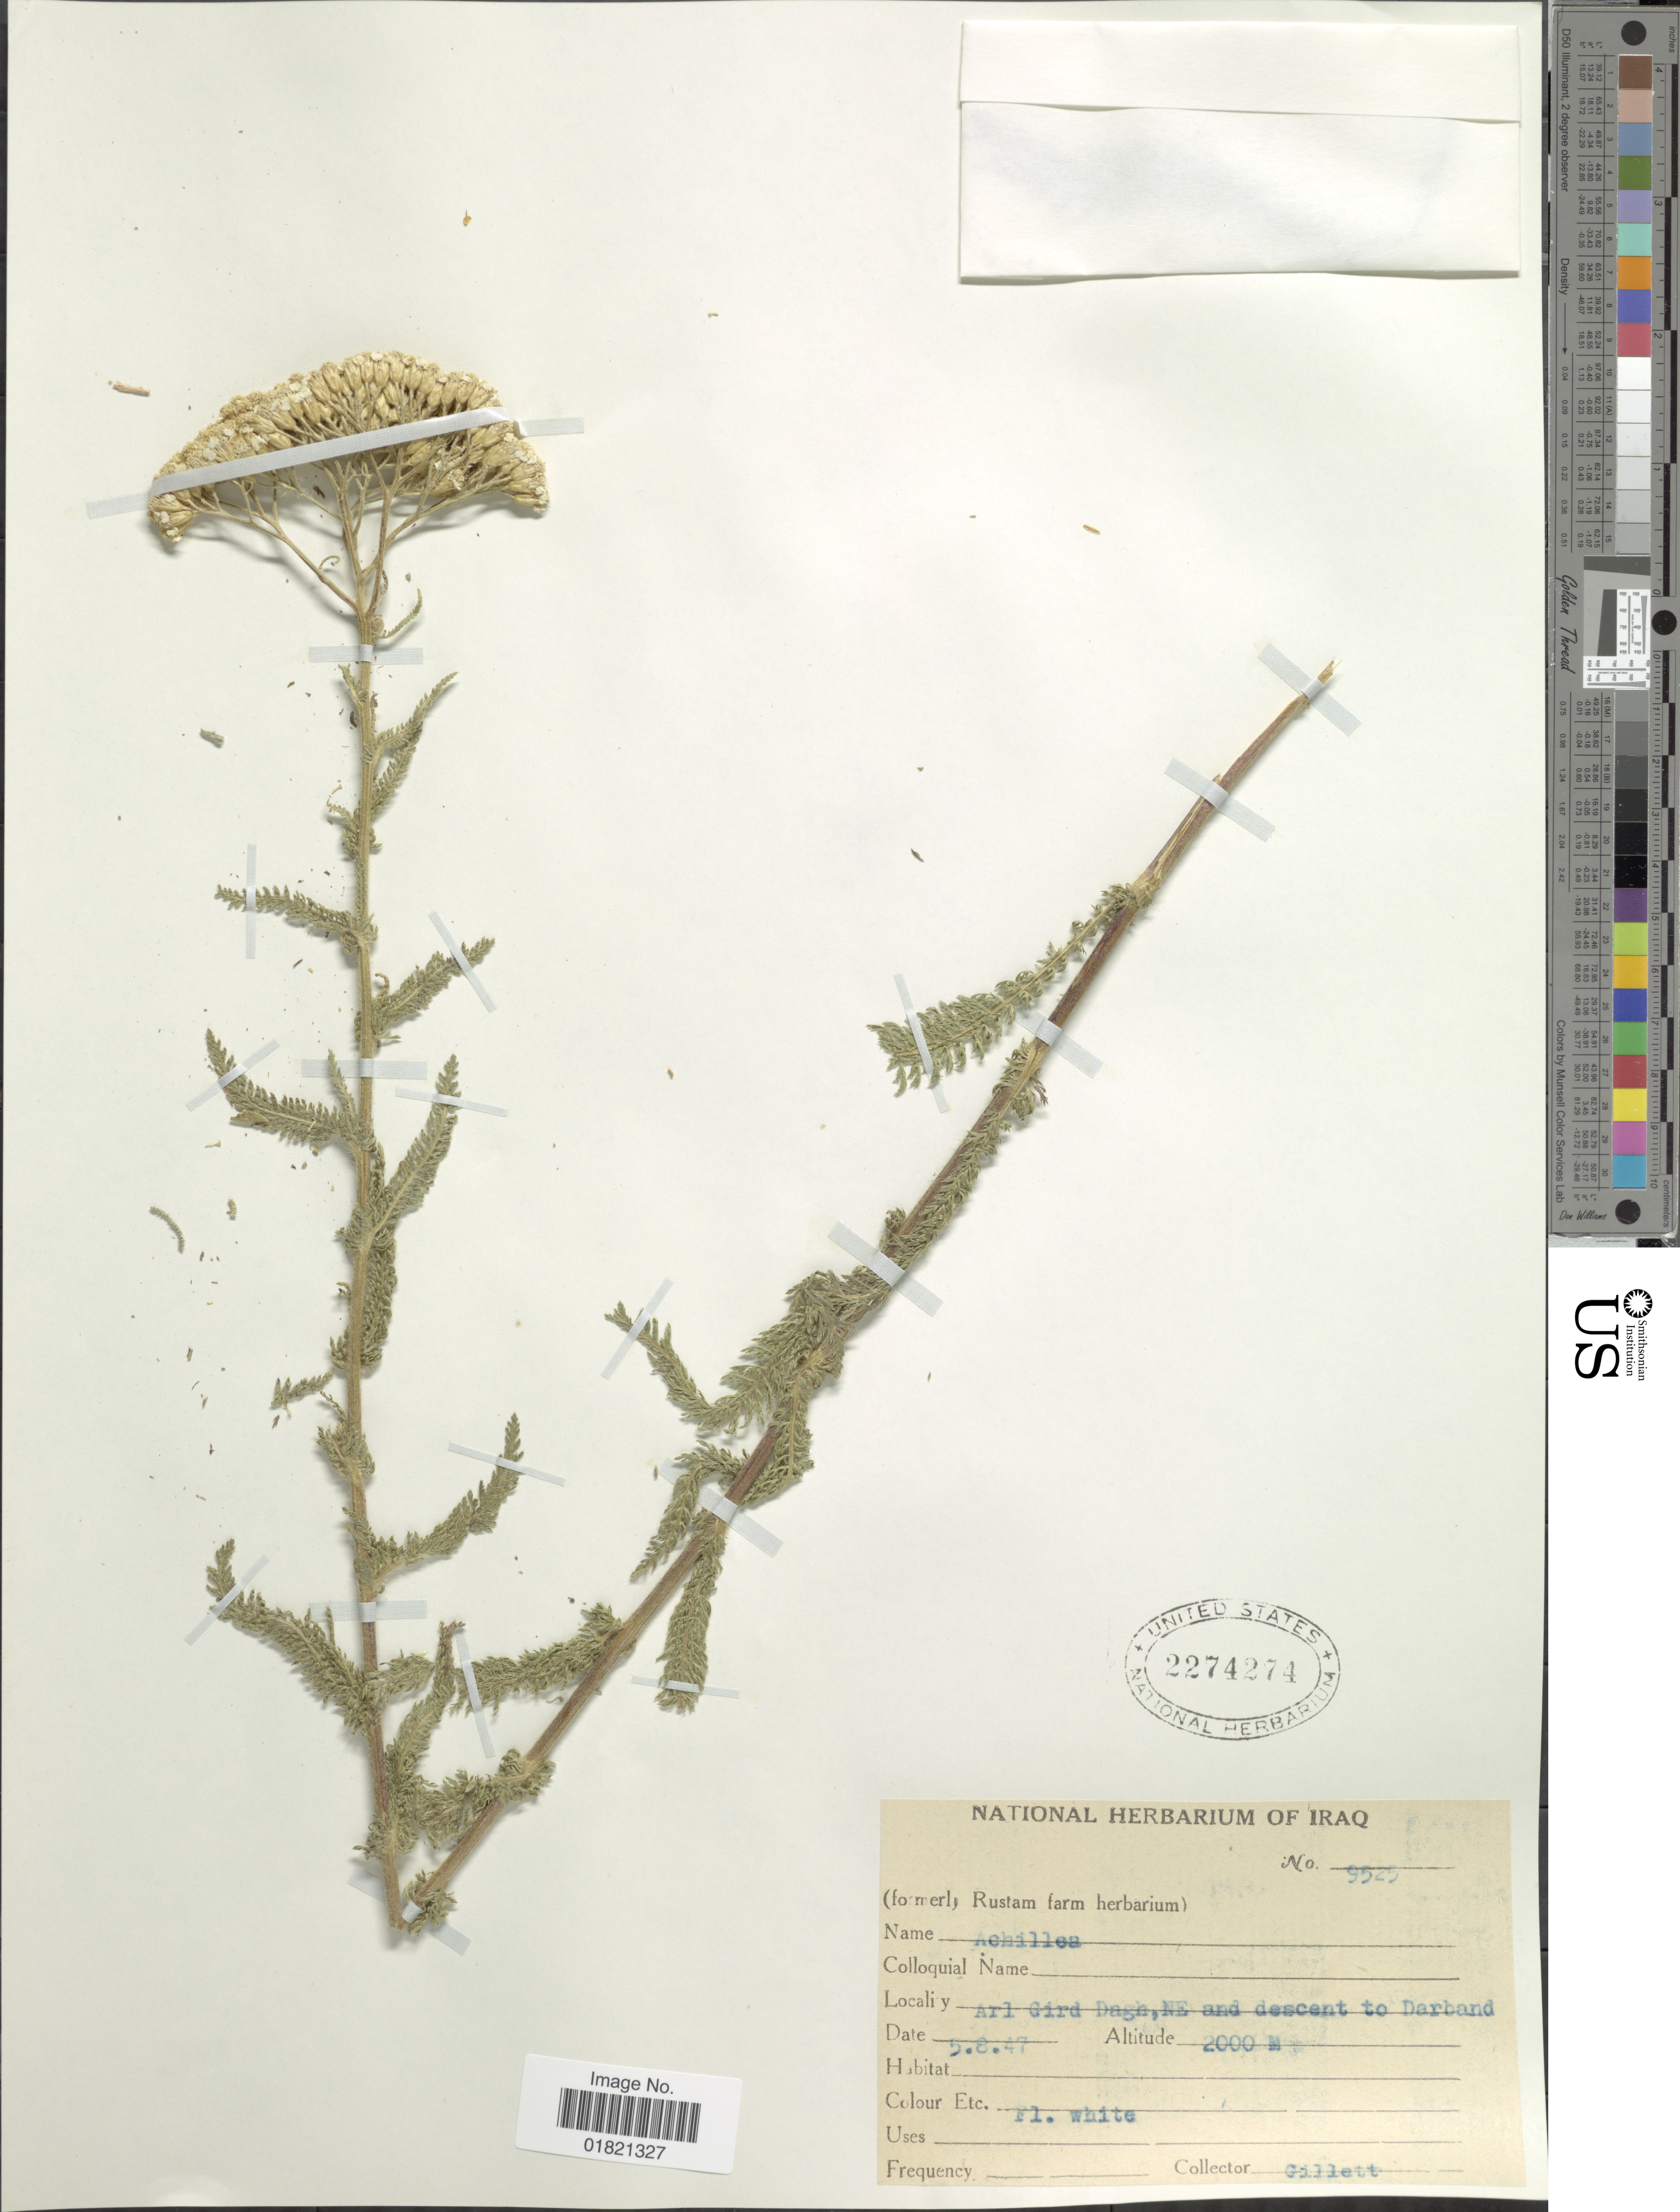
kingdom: Plantae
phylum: Tracheophyta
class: Magnoliopsida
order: Asterales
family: Asteraceae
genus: Achillea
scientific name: Achillea sp.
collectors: Gillett, --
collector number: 9525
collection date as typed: Transcribed d/m/y: 5/8/47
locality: Arl Gird Dagh, NE and descent to Darband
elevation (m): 2000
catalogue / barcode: US 2274274